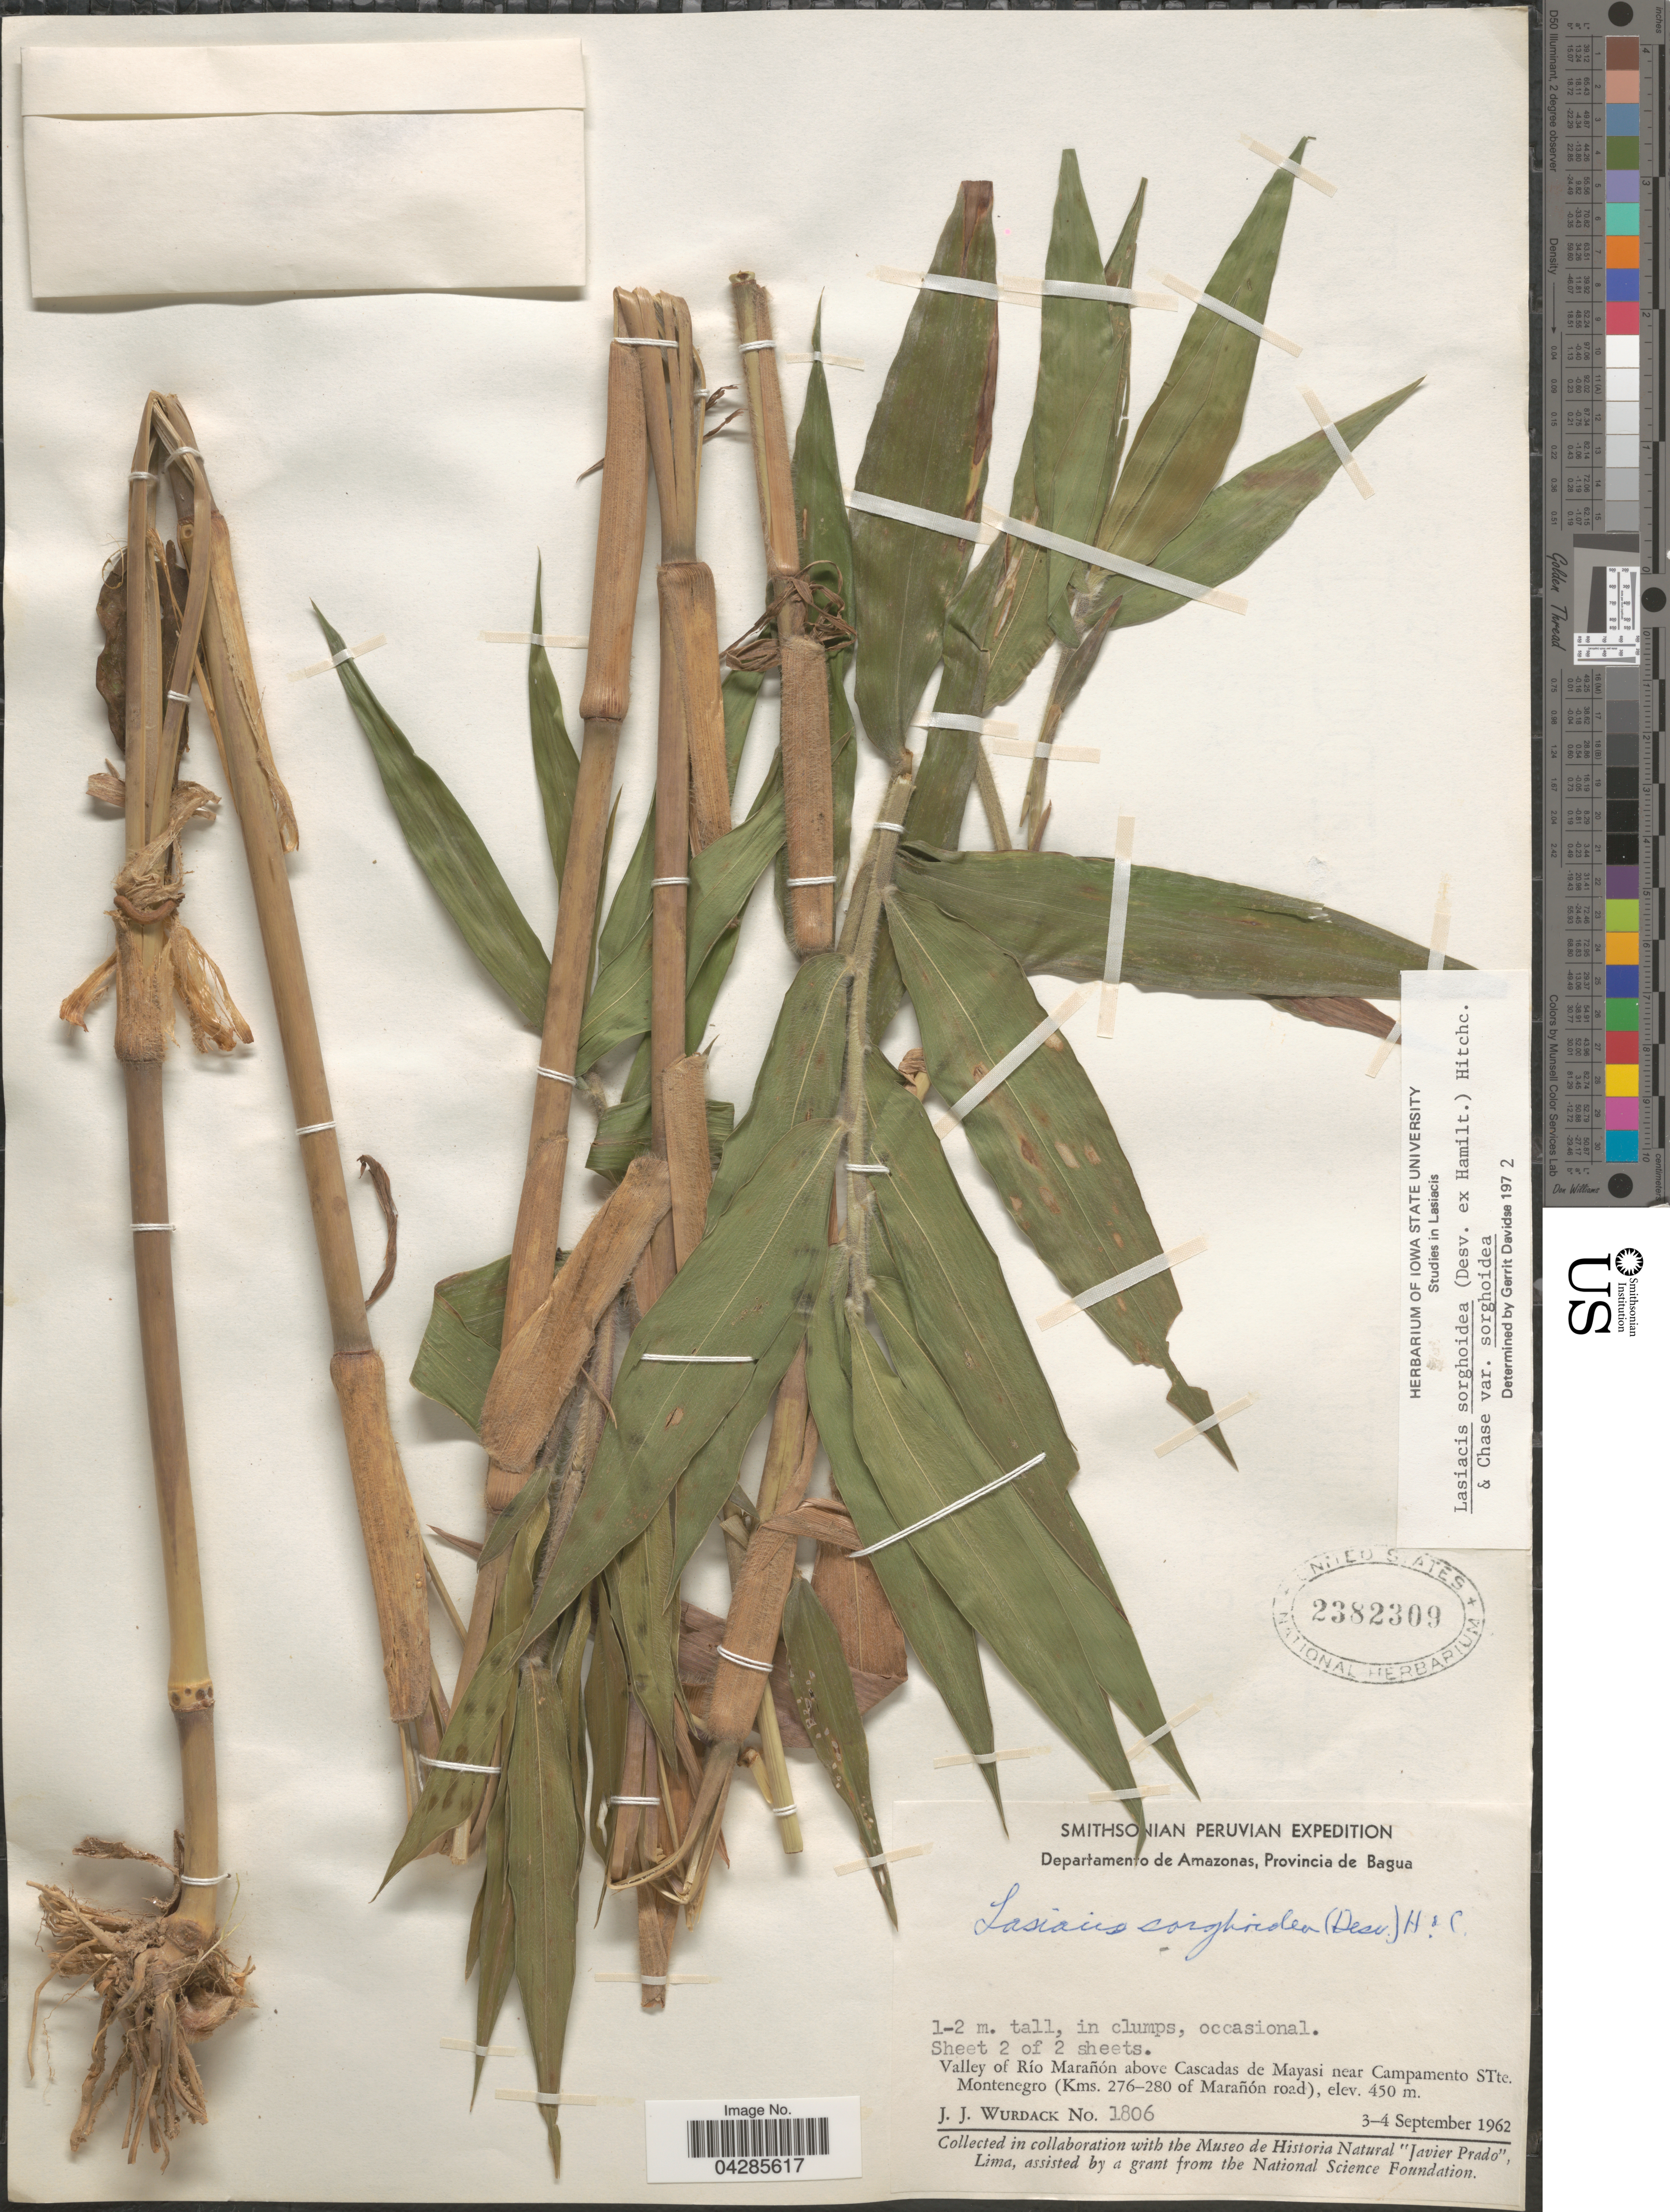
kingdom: Plantae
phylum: Tracheophyta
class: Liliopsida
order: Poales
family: Poaceae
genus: Lasiacis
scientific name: Lasiacis sorghoidea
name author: (Desv. ex Ham.) Hitchc. & Chase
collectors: J. J. Wurdack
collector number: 1806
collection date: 1962-09-03/1962-09-04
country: Peru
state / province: Amazonas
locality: Smithsonian Peruvian Expedition. Departamento de Amazonas, Provincia de Bagua. Valley of Río Marañón, above Cascadas de Mayasi near Campamento STte. Montenegro (Kms. 276-280 of Marañón road).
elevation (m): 450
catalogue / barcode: US 2382309